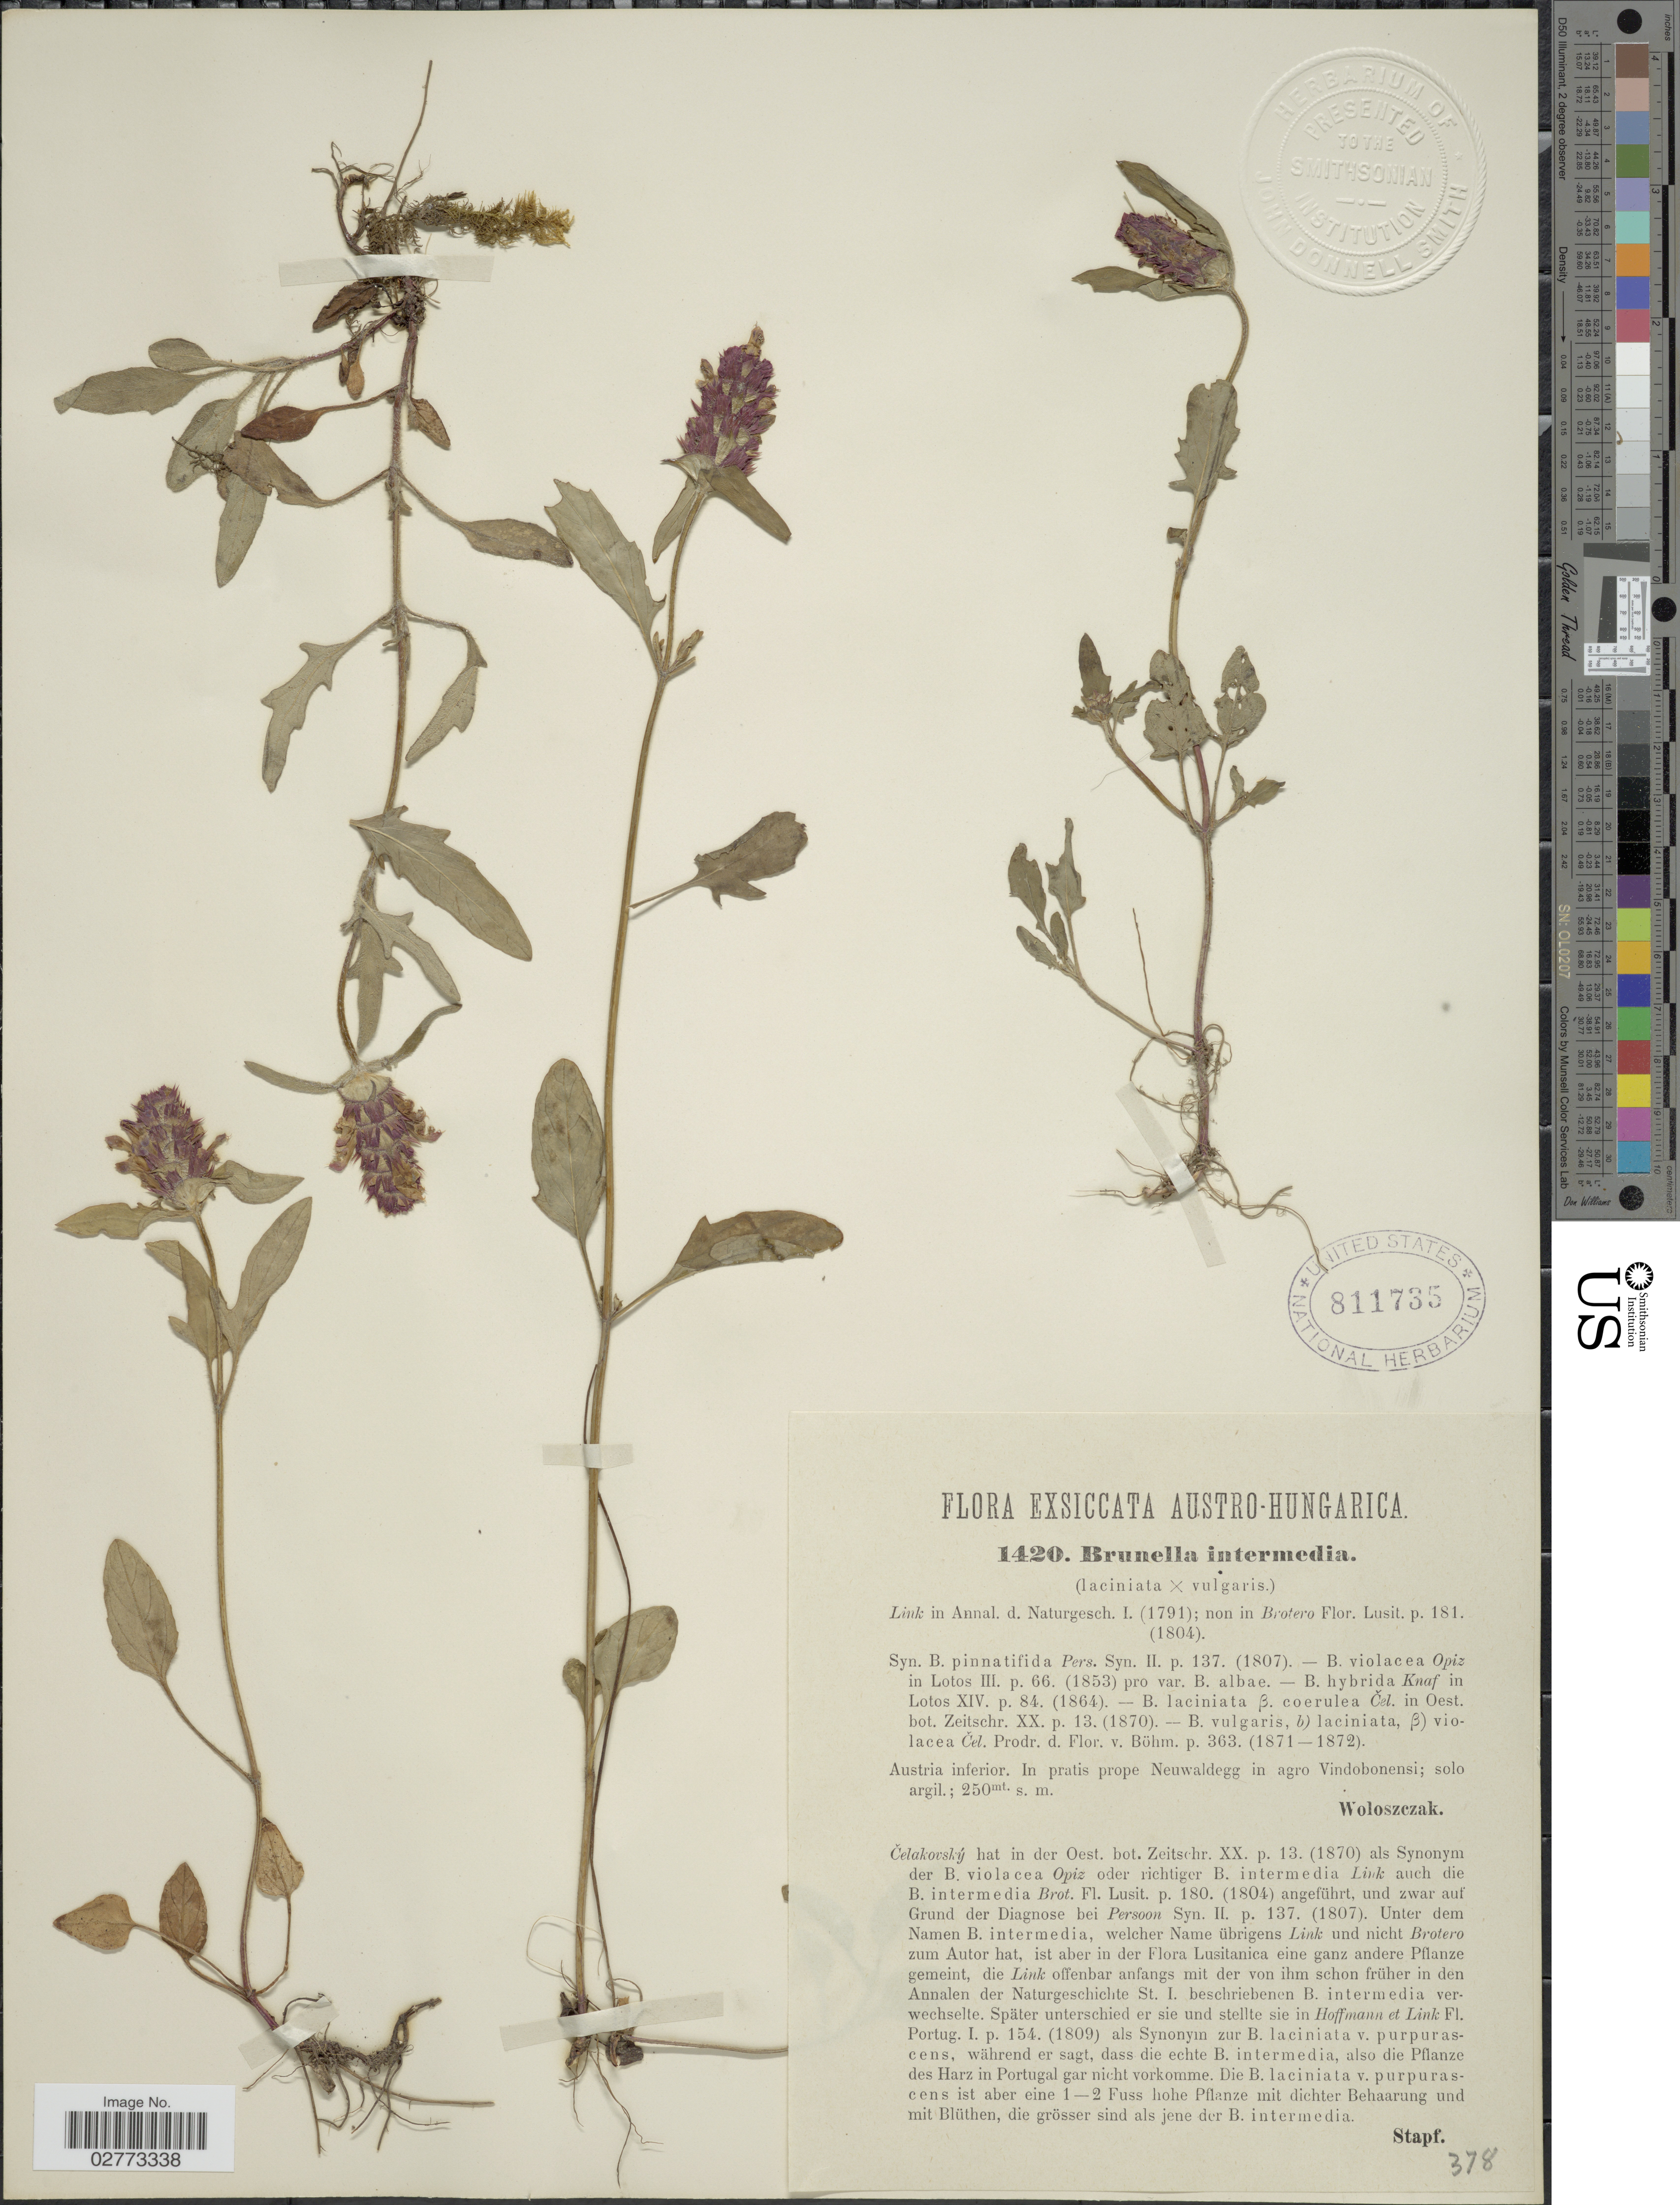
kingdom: Plantae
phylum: Tracheophyta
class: Magnoliopsida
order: Lamiales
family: Lamiaceae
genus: Prunella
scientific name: Prunella intermedia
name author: Link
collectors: Woloszczak, E.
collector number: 1420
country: Austria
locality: Austro-Hungarica. Austria inferior. In pratis prope Neuwaldegg in agro Vindobonensi.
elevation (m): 250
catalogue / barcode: US 811735